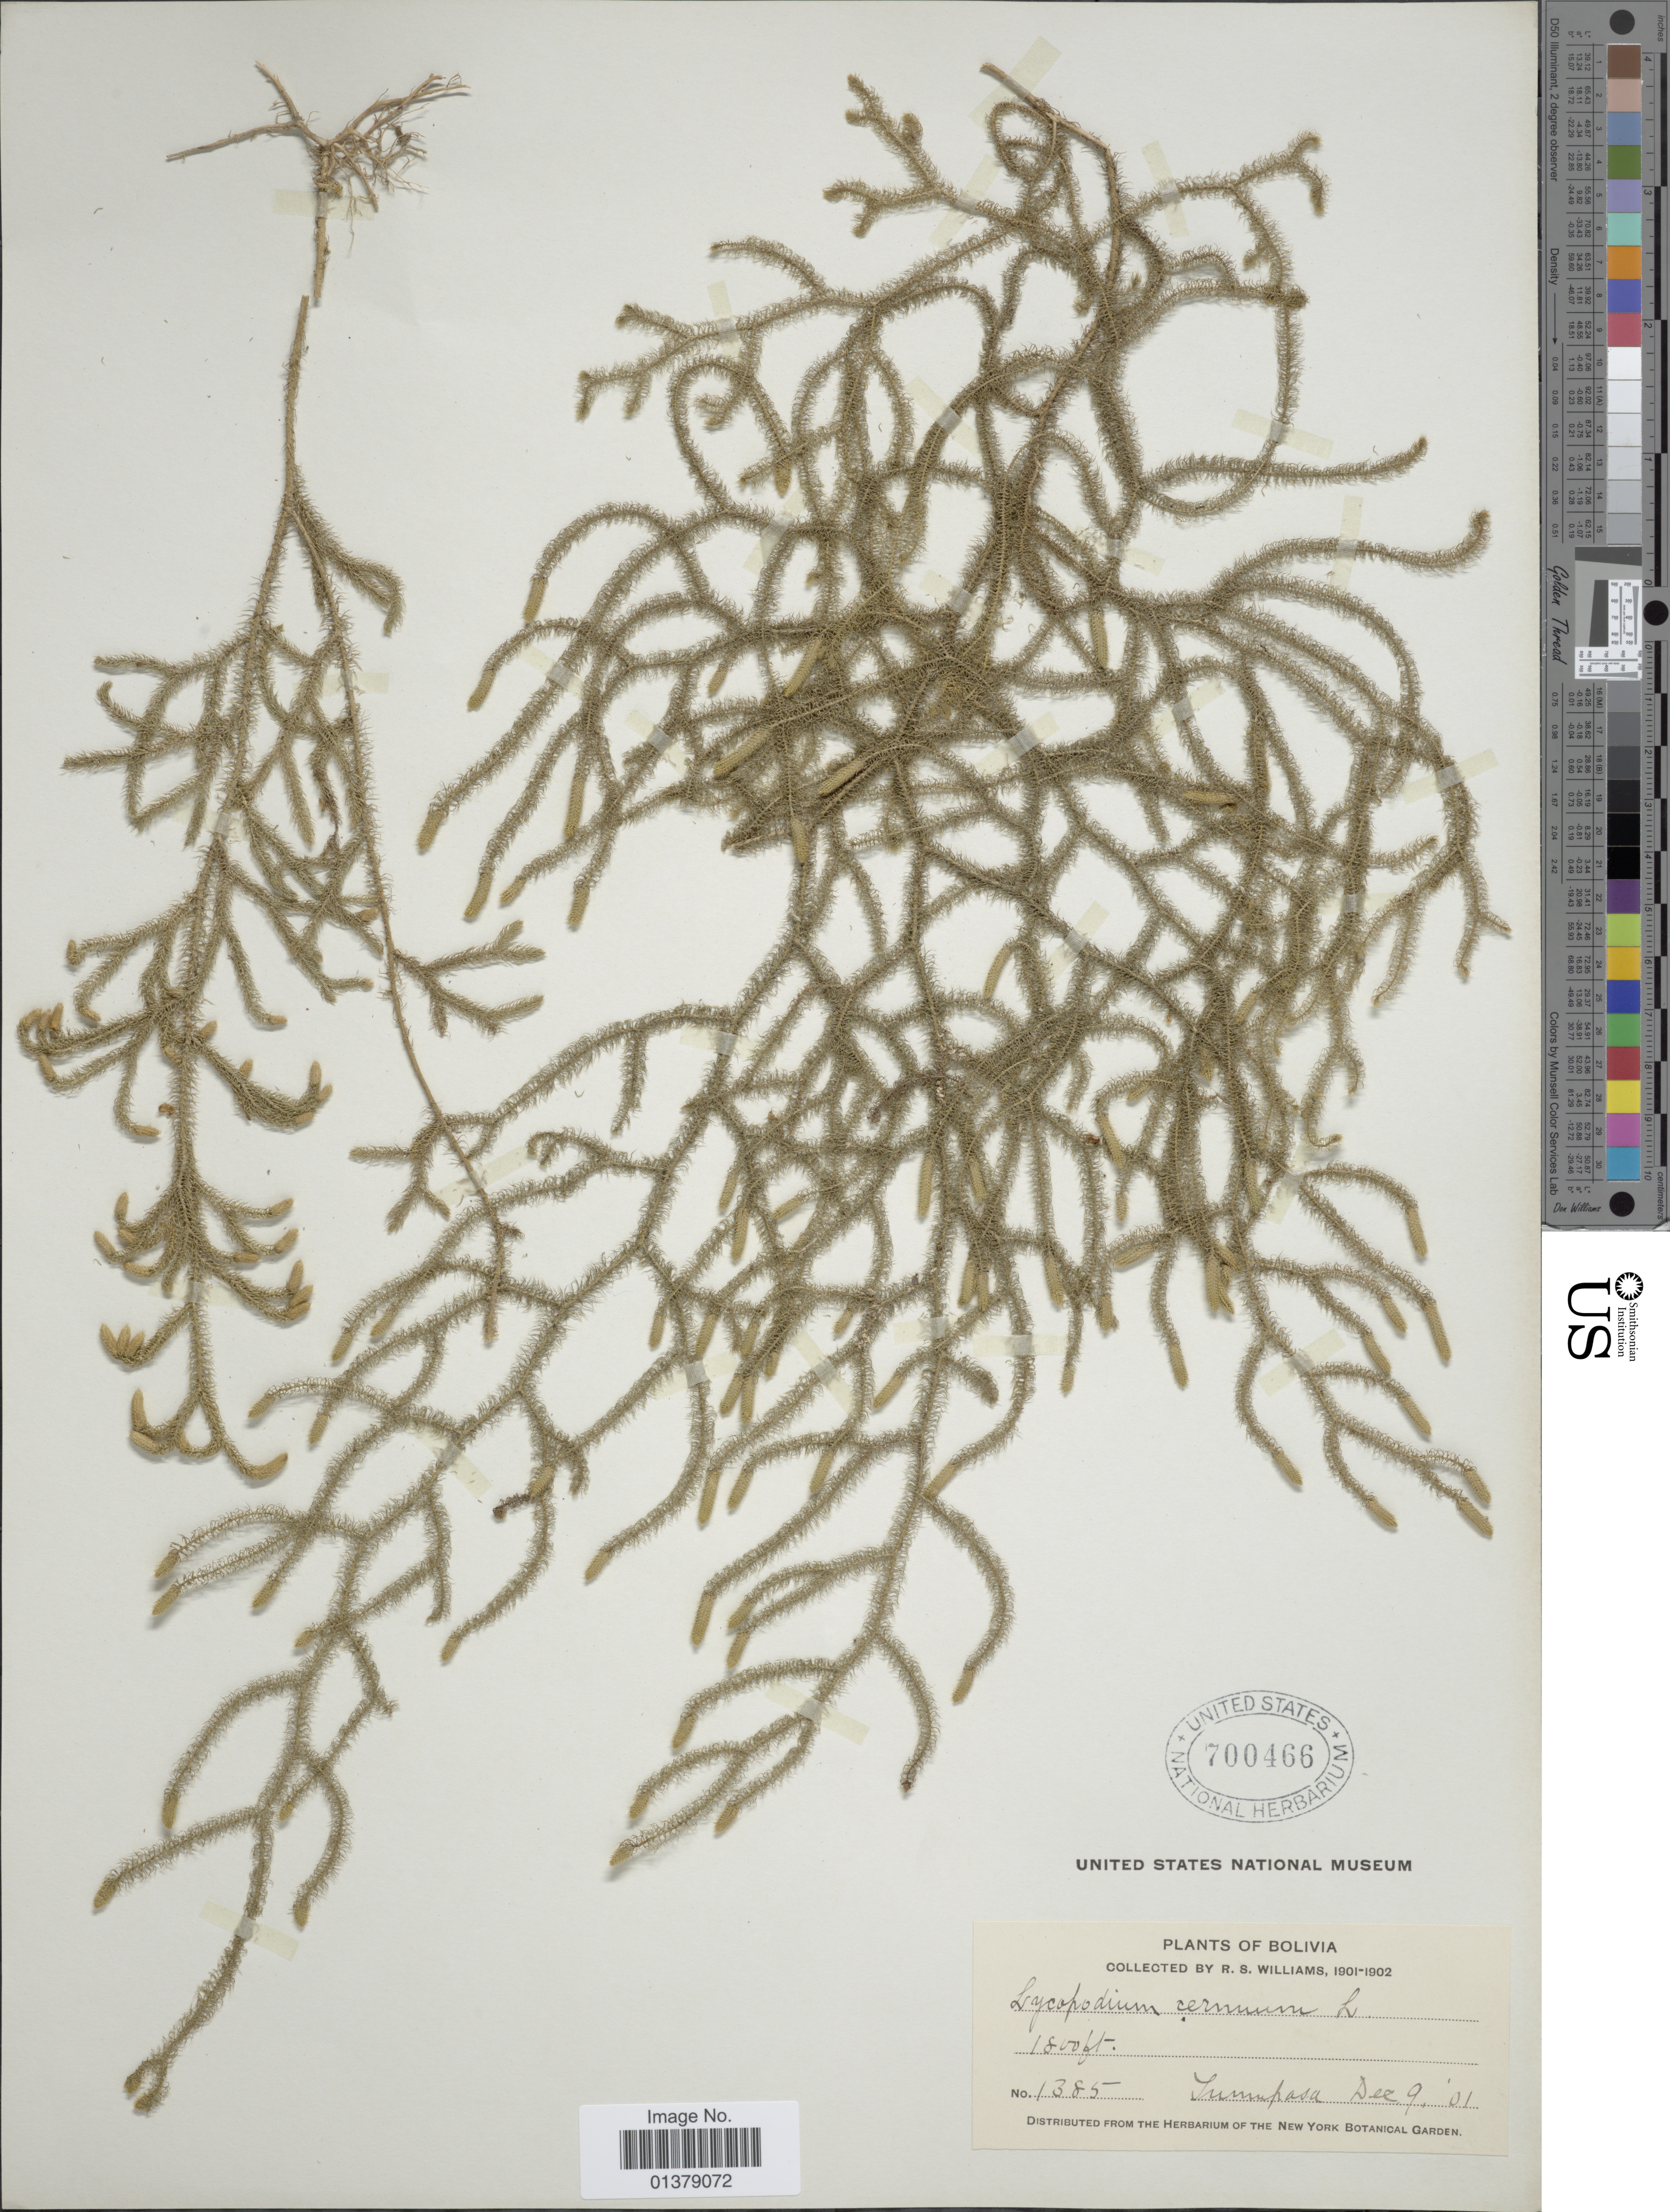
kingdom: Plantae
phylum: Tracheophyta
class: Lycopodiopsida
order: Lycopodiales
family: Lycopodiaceae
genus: Palhinhaea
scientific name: Palhinhaea cernua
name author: (L.) Vasc. & Franco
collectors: R. S. Williams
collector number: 1385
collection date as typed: Dec. 9, '01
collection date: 1901-12-09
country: Bolivia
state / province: La Paz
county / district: Iturralde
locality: Tumupasa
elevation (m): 549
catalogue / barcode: US 700466